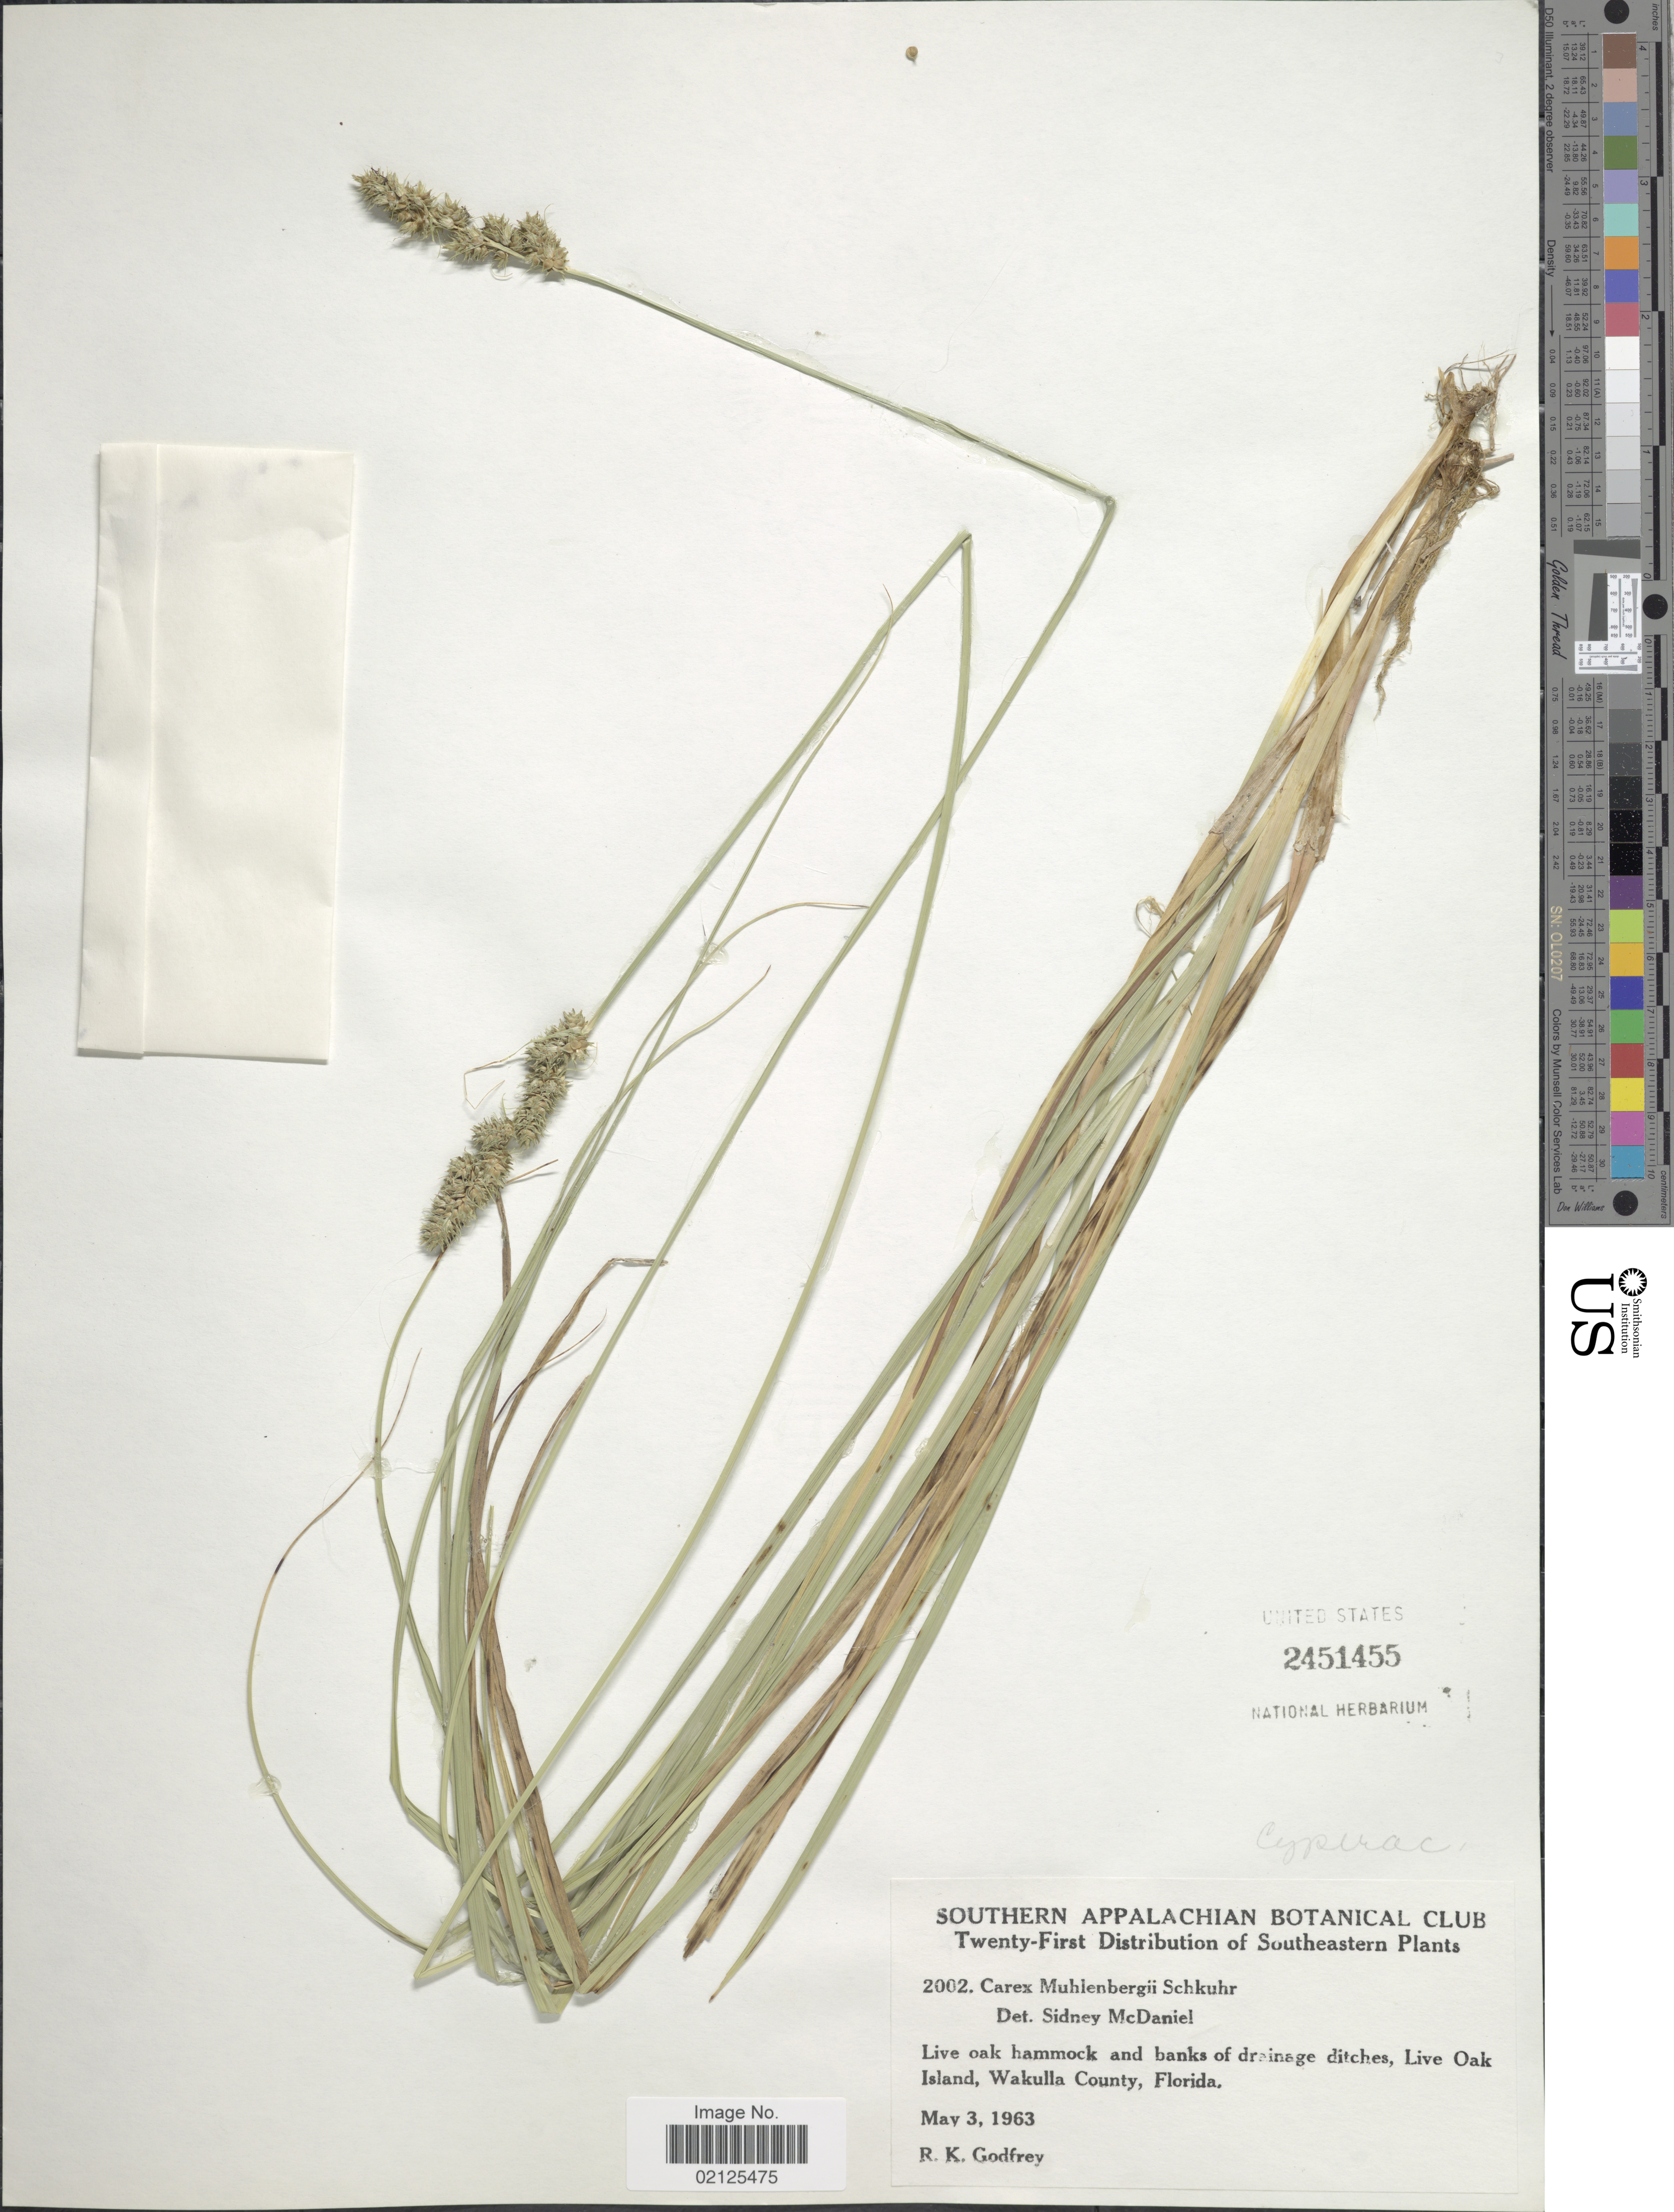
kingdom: Plantae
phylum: Tracheophyta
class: Liliopsida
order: Poales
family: Cyperaceae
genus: Carex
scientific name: Carex muehlenbergii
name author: Willd.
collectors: R. K. Godfrey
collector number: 2002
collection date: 1963-05-03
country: United States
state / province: Florida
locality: Twenty-First Distribution of Southeastern, Live oak hammock and banks of drainage ditches, Live Oak Island, Wakulla County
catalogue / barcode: US 2451455